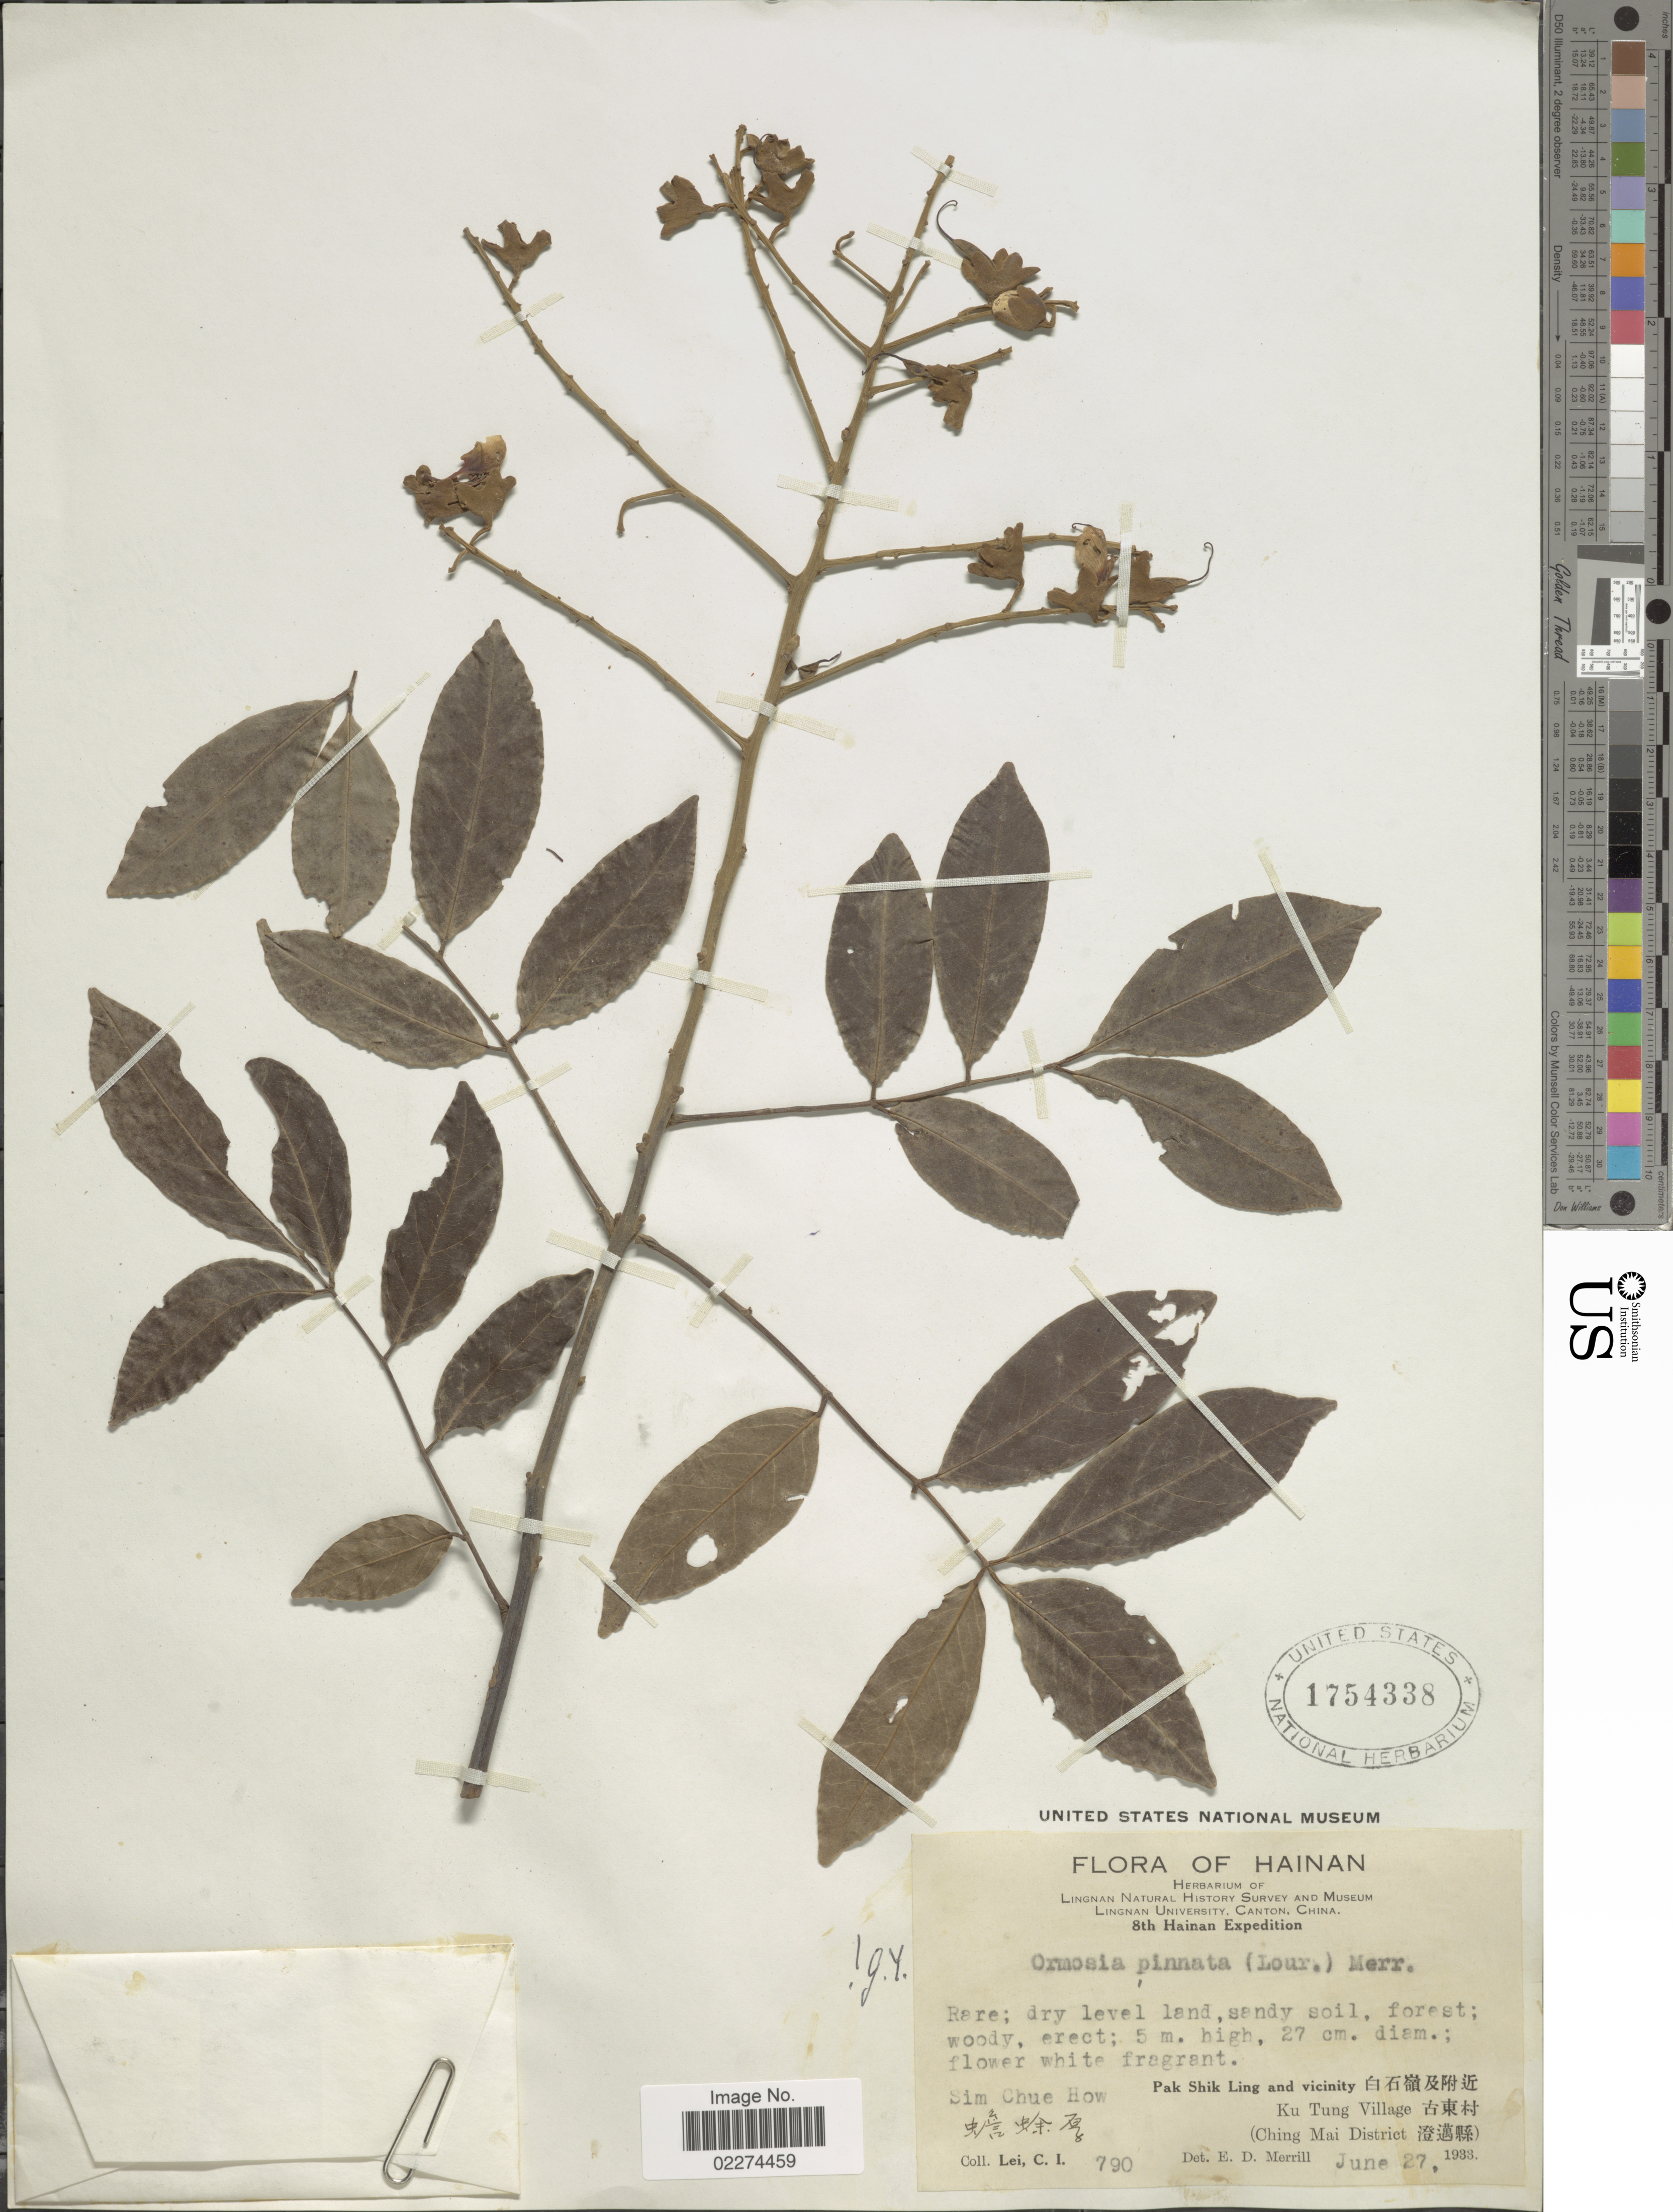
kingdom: Plantae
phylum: Tracheophyta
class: Magnoliopsida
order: Fabales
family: Fabaceae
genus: Ormosia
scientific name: Ormosia pinnata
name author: (Lour.) Merr.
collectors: C. I. Lei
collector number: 790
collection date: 1933-06-27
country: China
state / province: Hainan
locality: Pak Shik Ling and vicinity, Ku Tung Village, (Ching Mai District) Sim Chue How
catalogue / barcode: US 1754338